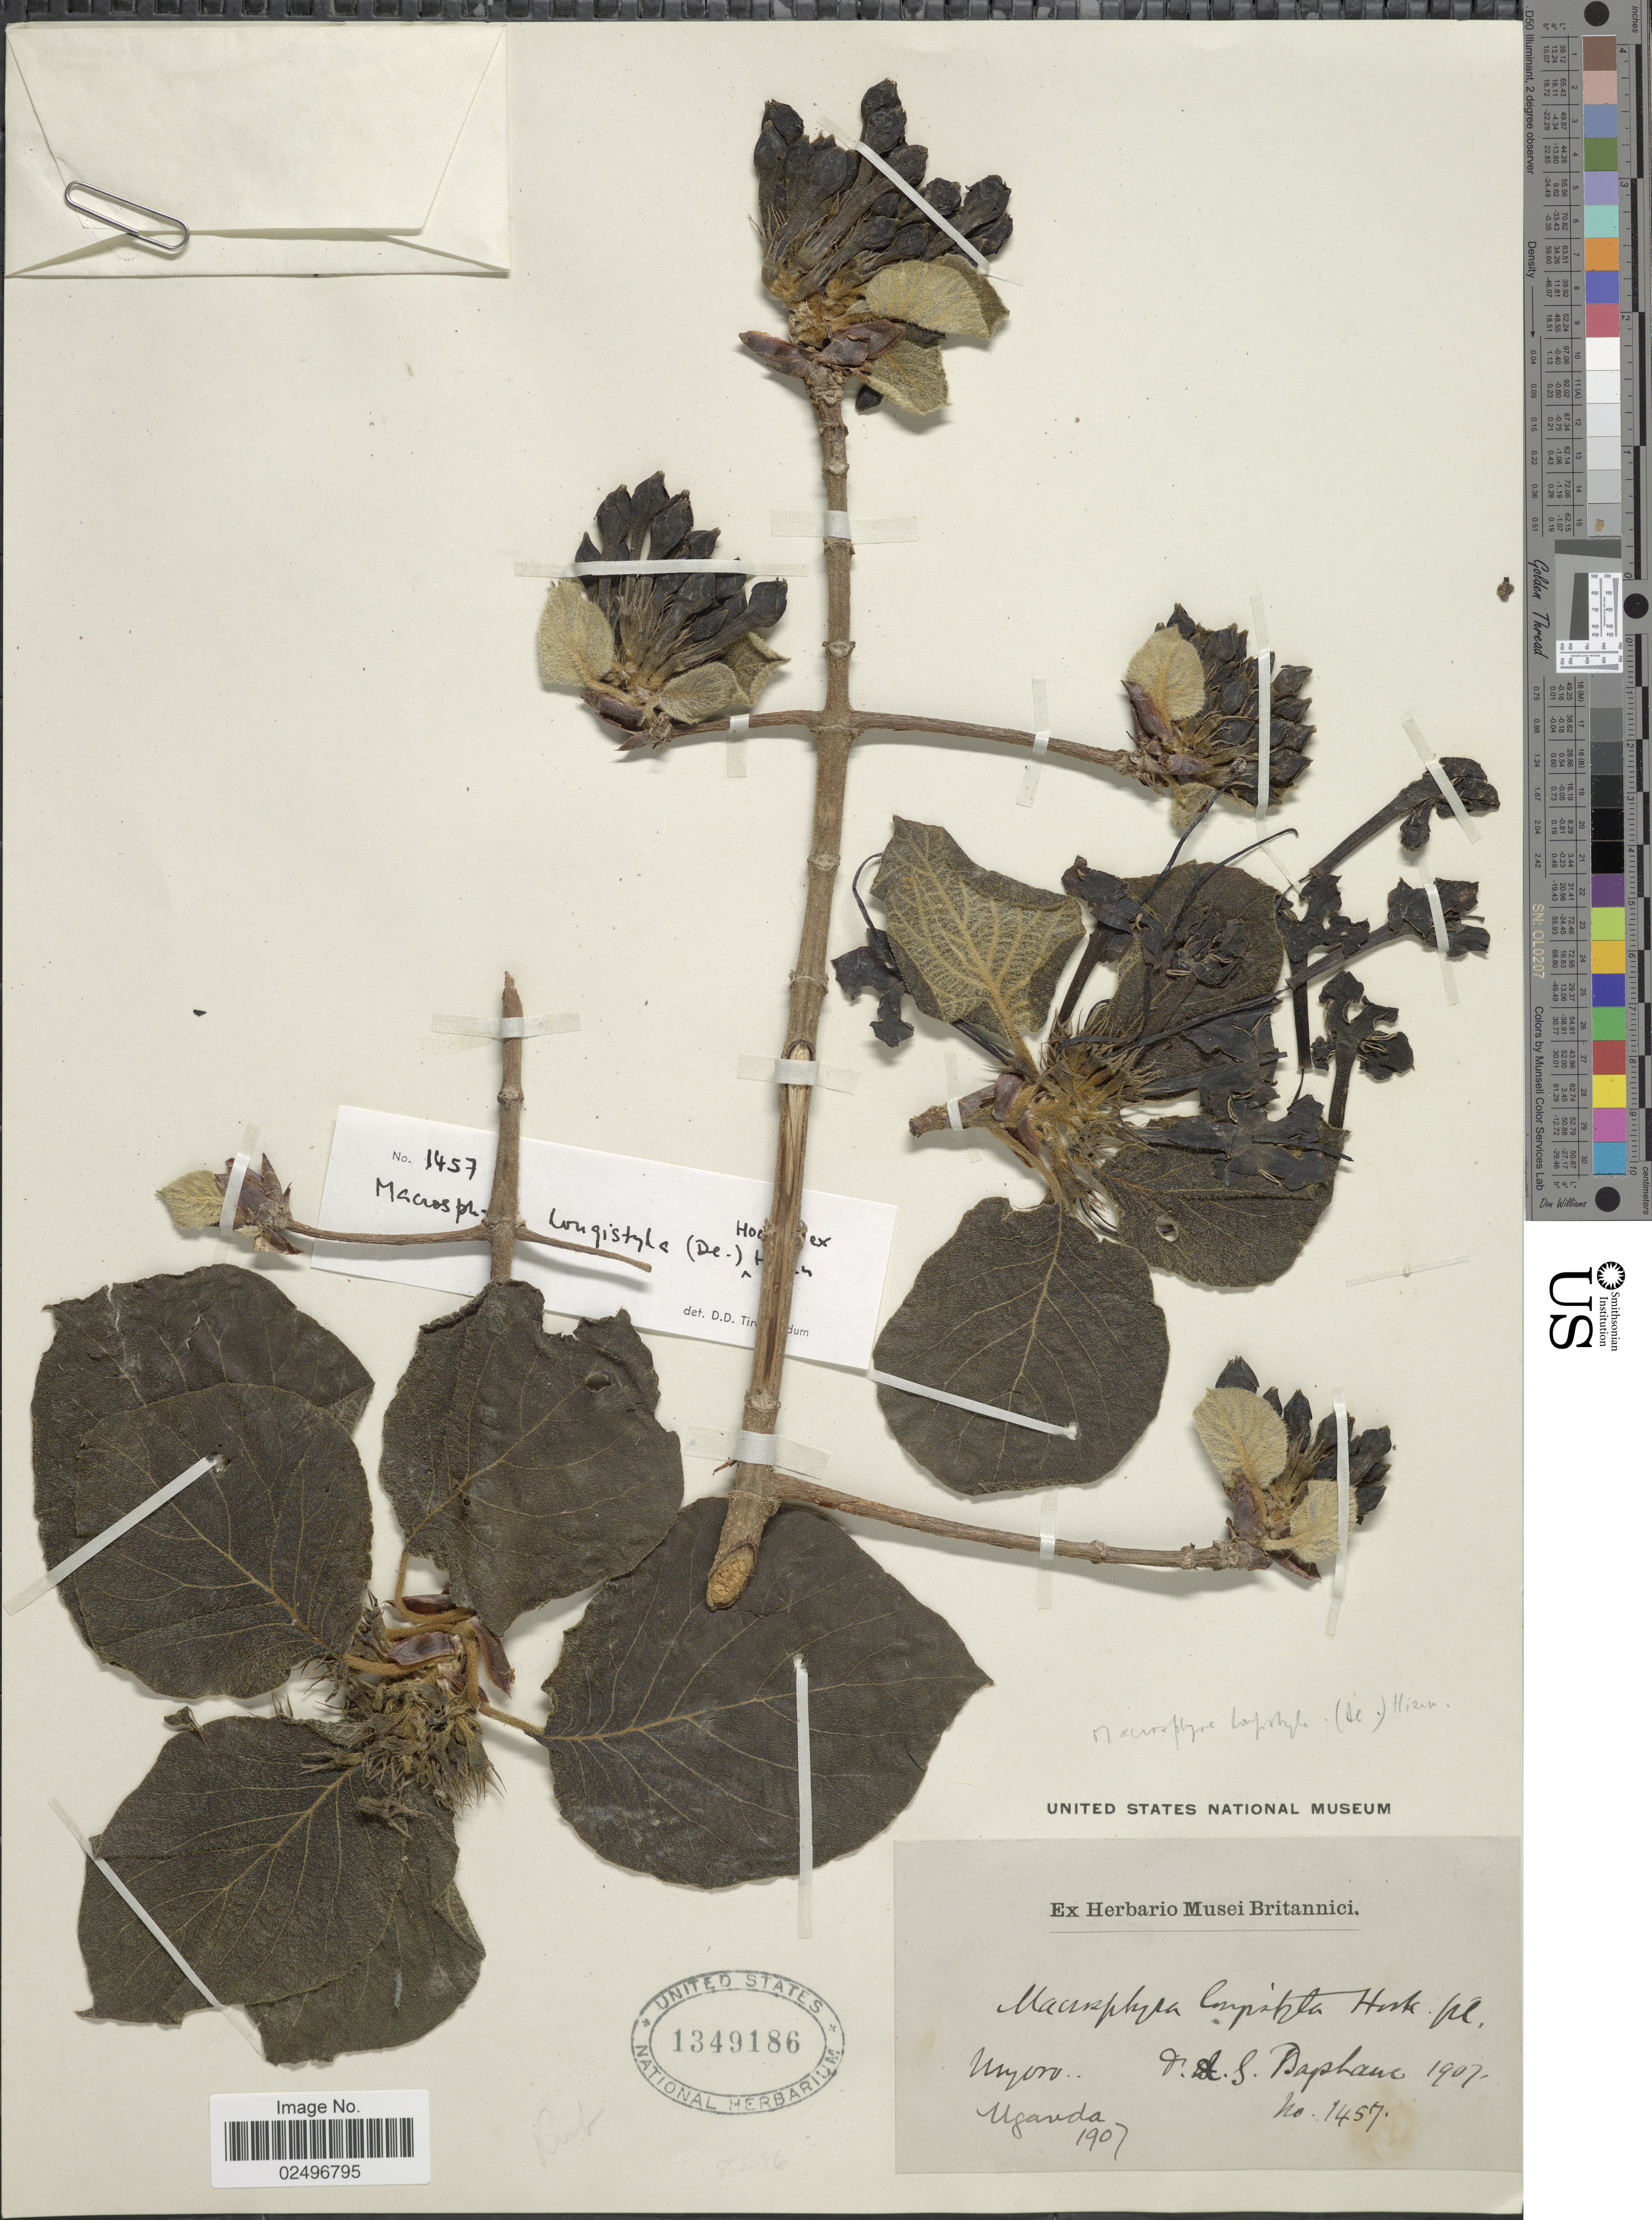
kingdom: Plantae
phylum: Tracheophyta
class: Magnoliopsida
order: Gentianales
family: Rubiaceae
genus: Macrosphyra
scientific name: Macrosphyra longistyla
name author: (DC.) Hiern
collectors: Bagshawe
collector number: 1457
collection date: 1907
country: Uganda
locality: Myoro [interpreted]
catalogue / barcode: US 1349186